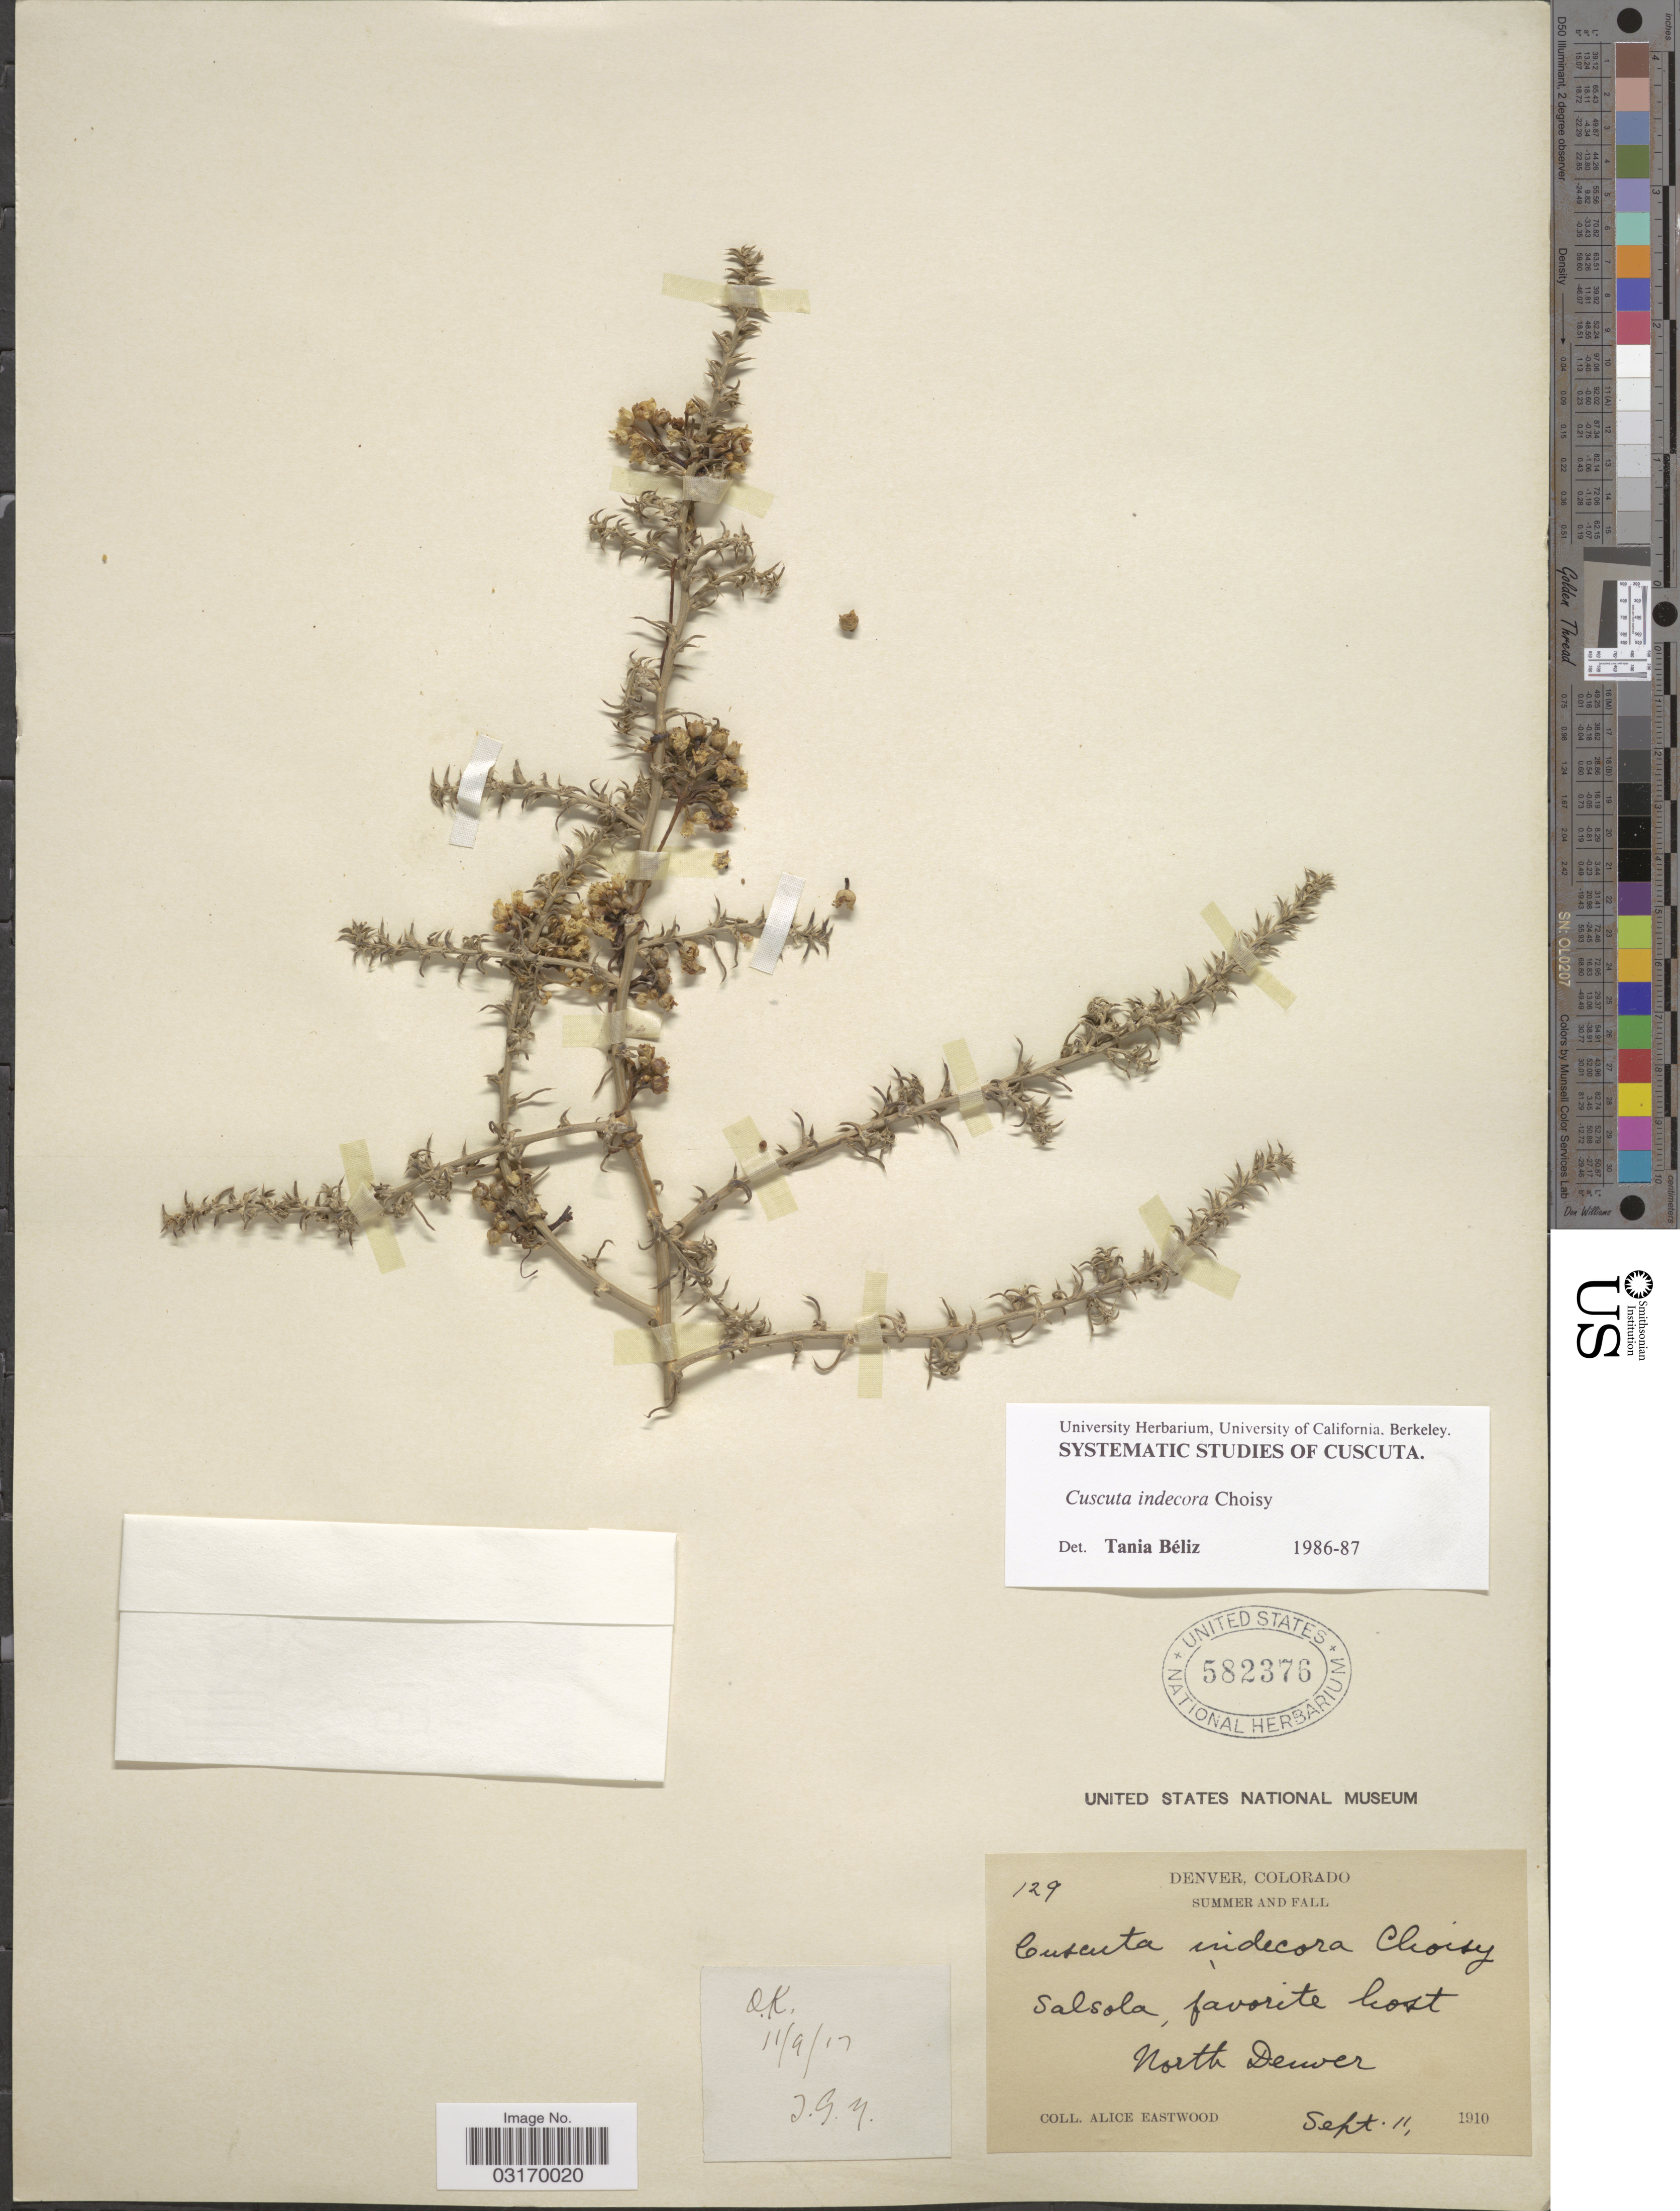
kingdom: Plantae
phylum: Tracheophyta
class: Magnoliopsida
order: Solanales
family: Convolvulaceae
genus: Cuscuta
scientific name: Cuscuta indecora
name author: Choisy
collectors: A. Eastwood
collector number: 129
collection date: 1910-09-11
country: United States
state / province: Colorado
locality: Denver. Salsola. North Denver.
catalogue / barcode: US 582376